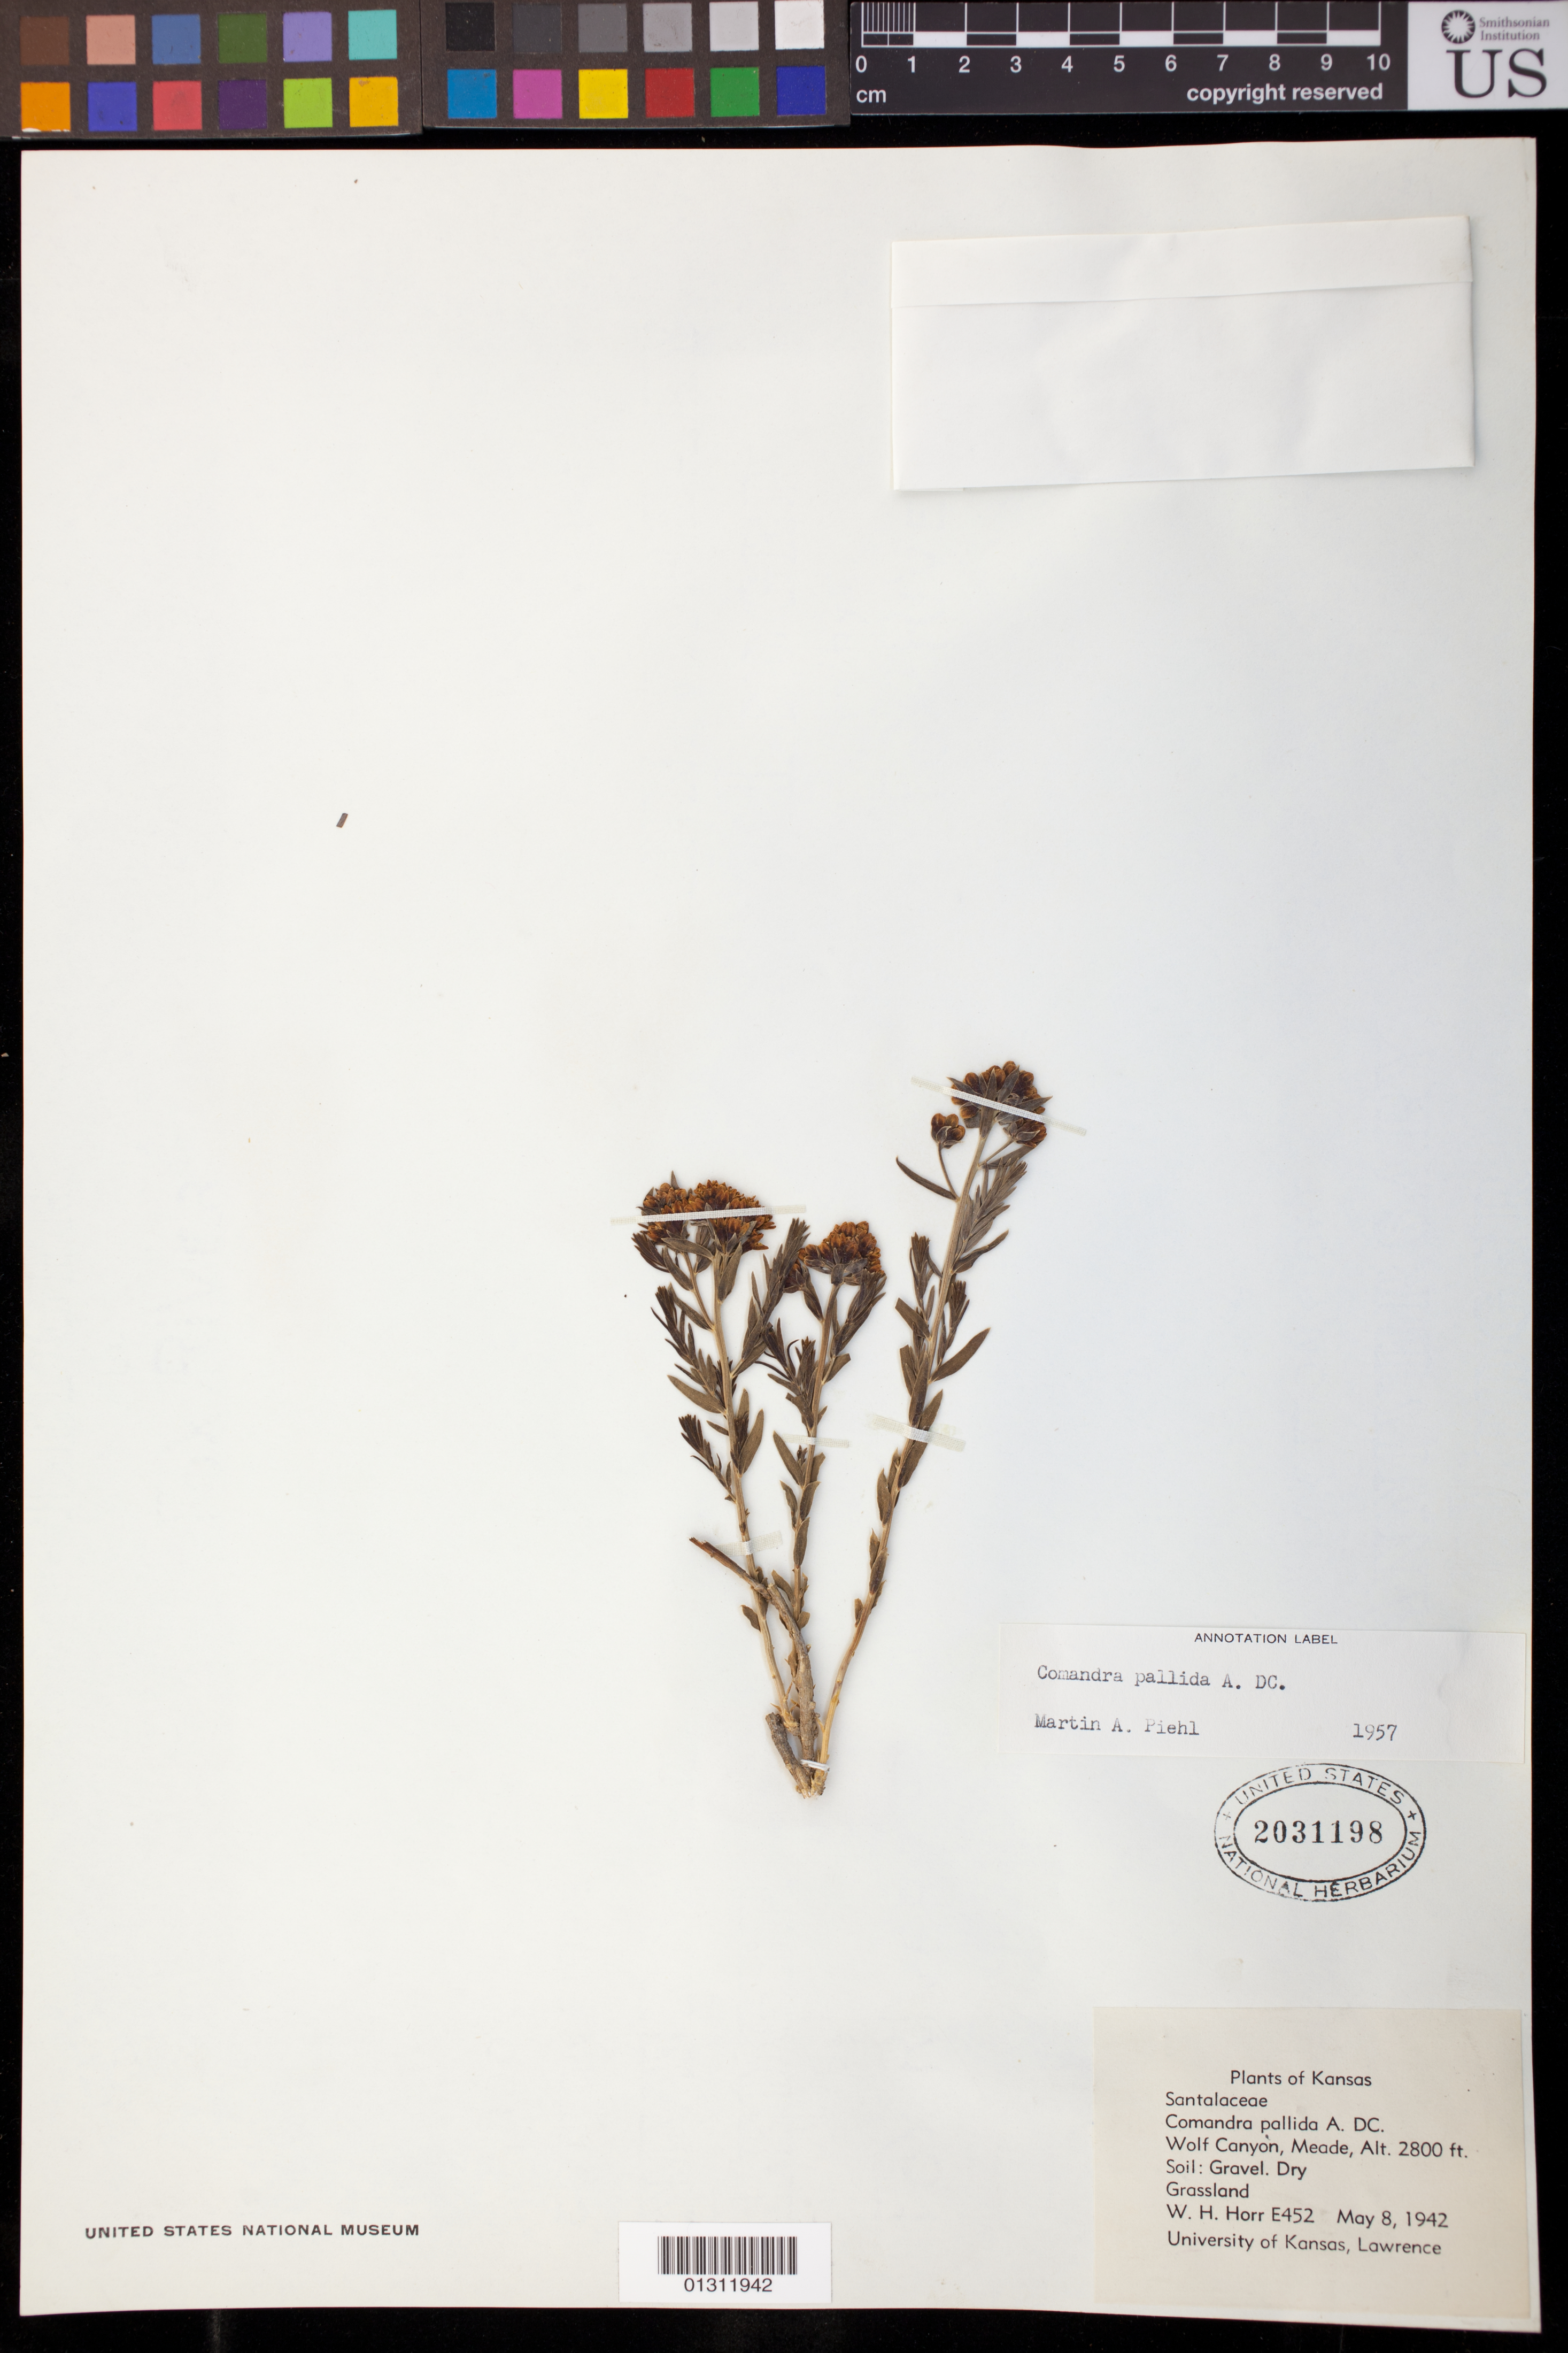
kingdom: Plantae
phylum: Tracheophyta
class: Magnoliopsida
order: Santalales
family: Comandraceae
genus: Comandra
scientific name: Comandra pallida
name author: A. DC.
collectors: W. H. Horr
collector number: E452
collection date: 1942-05-08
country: United States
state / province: Kansas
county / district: Meade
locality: Wolf Canyon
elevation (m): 853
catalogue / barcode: US 2031198